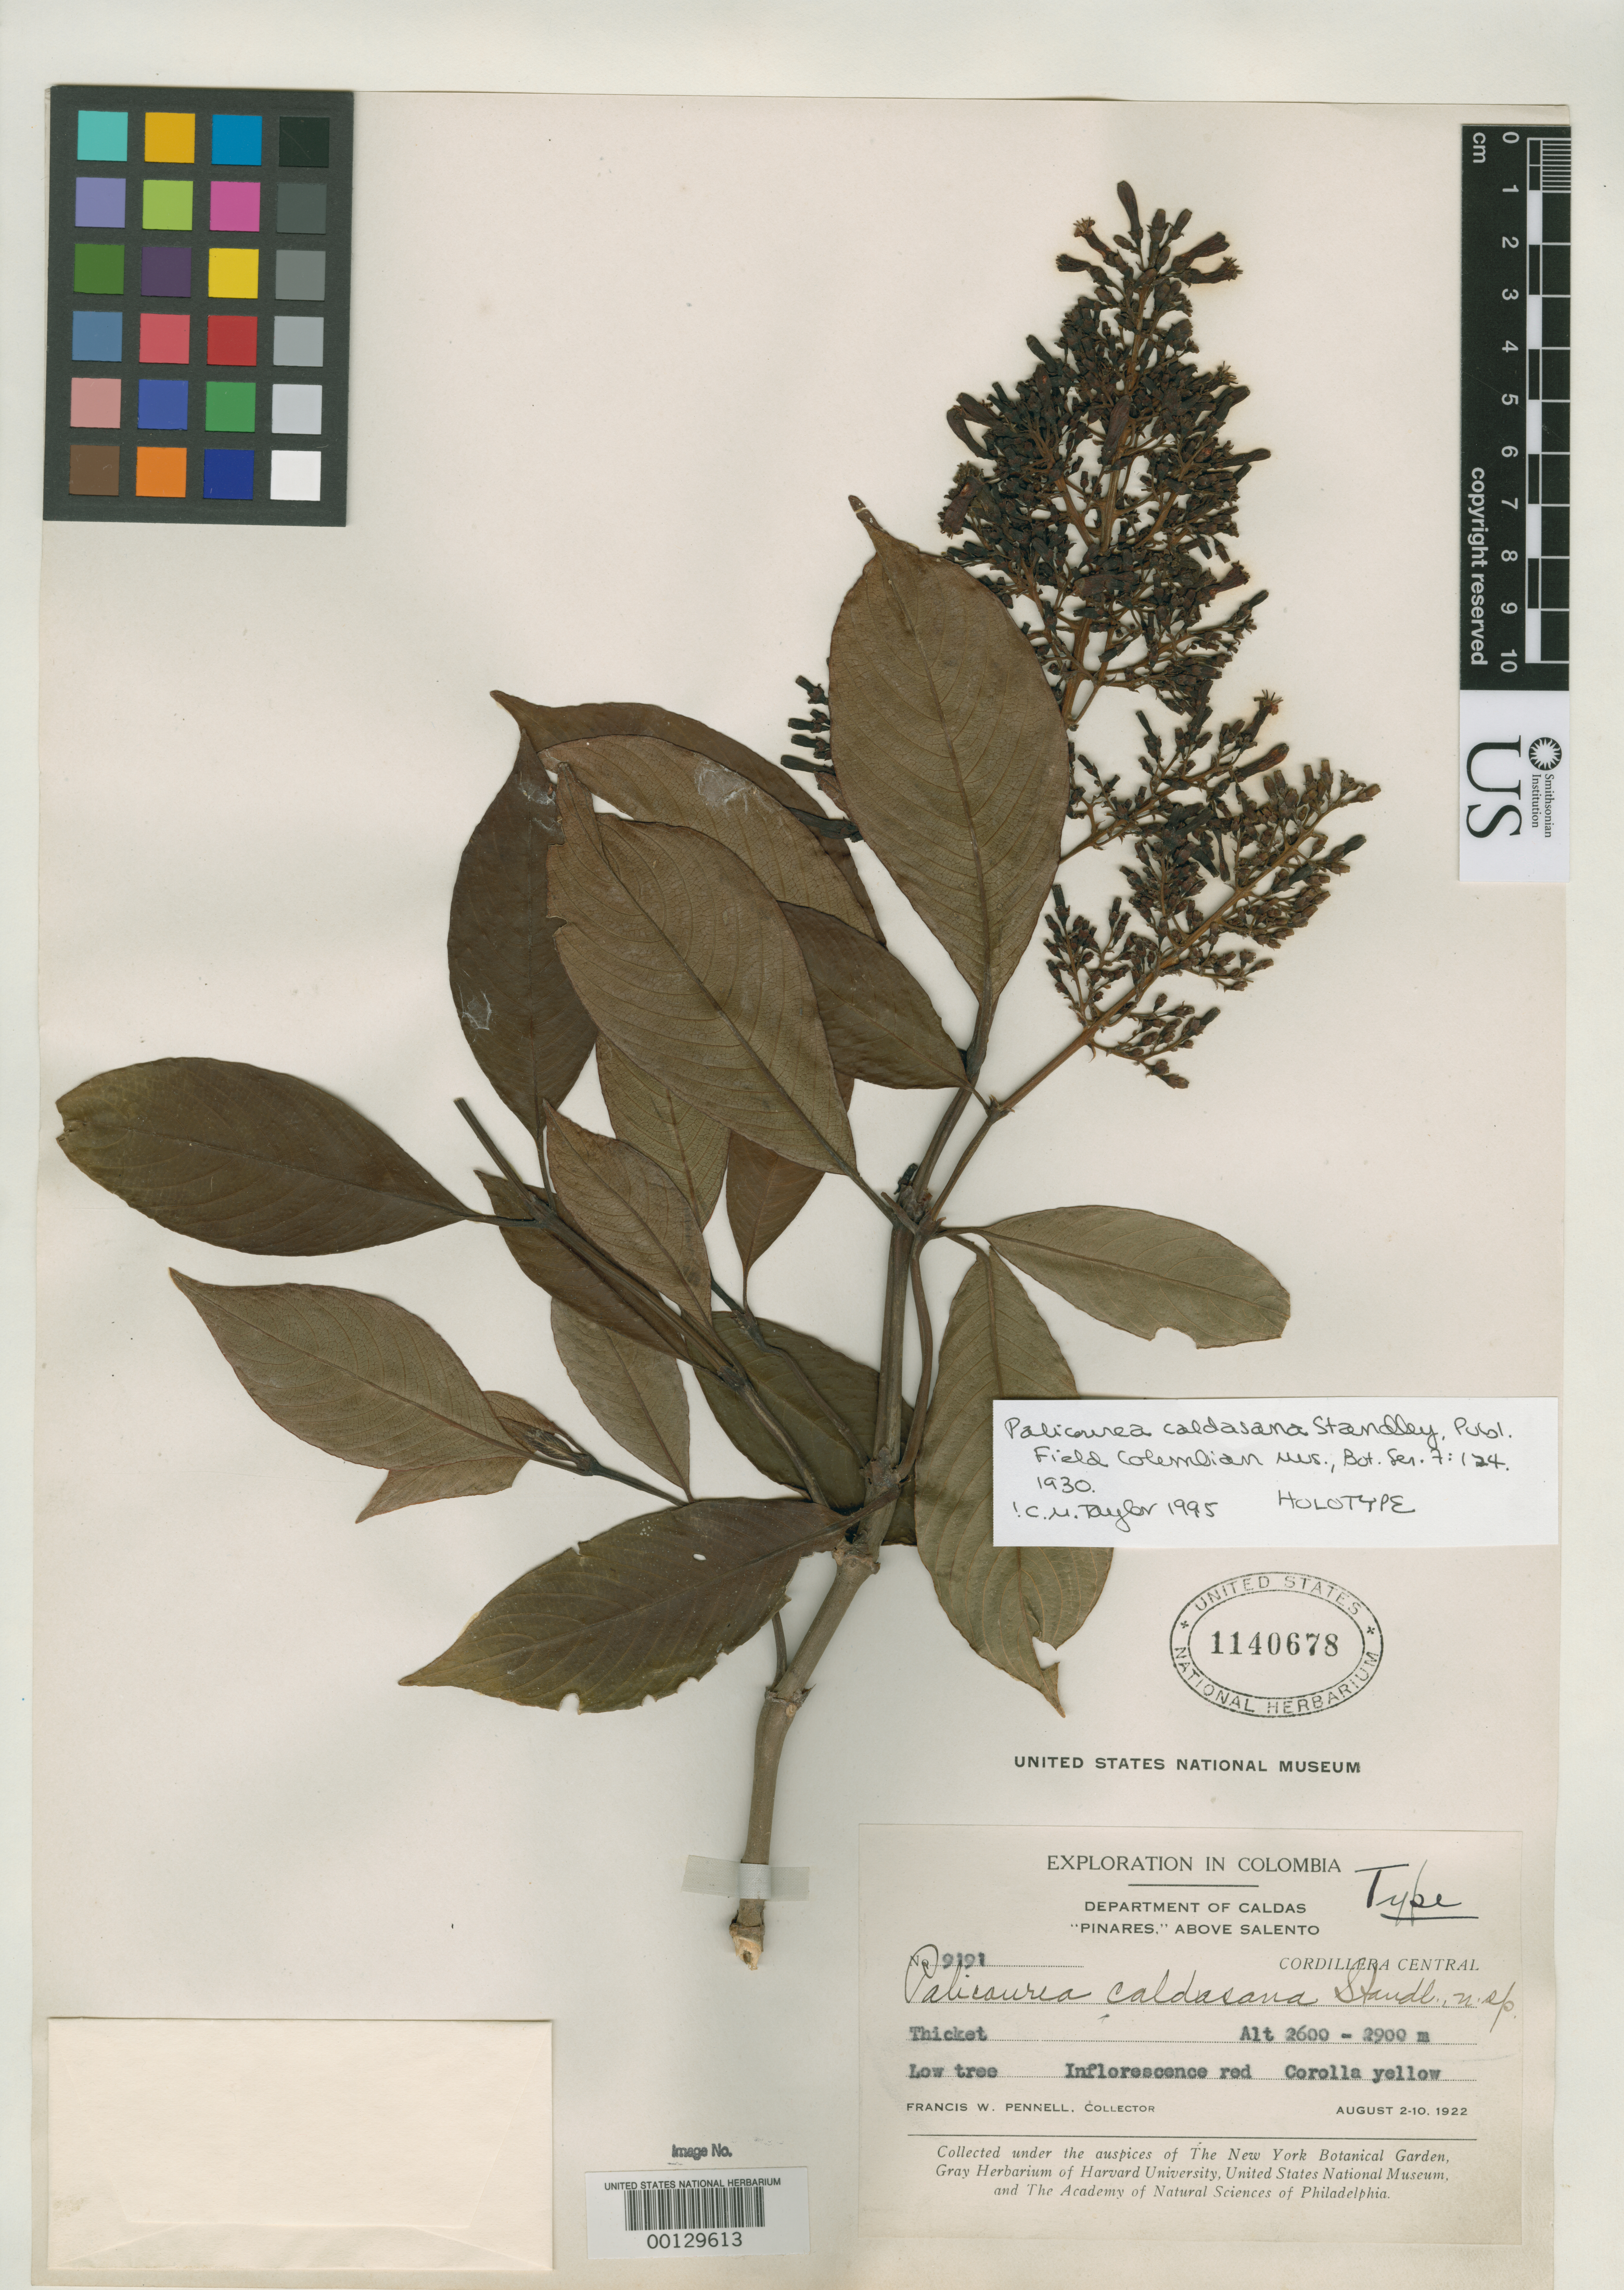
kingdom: Plantae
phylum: Tracheophyta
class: Magnoliopsida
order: Gentianales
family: Rubiaceae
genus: Palicourea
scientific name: Palicourea caldasana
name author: Standl.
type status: Holotype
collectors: F. W. Pennell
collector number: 9191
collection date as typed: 02 Aug 1922 to 10 Aug 1922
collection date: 1922-08-02/1922-08-10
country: Colombia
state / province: Caldas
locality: Cordillera Central, Pinares, above Salento.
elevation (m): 2600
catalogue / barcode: US 1140678